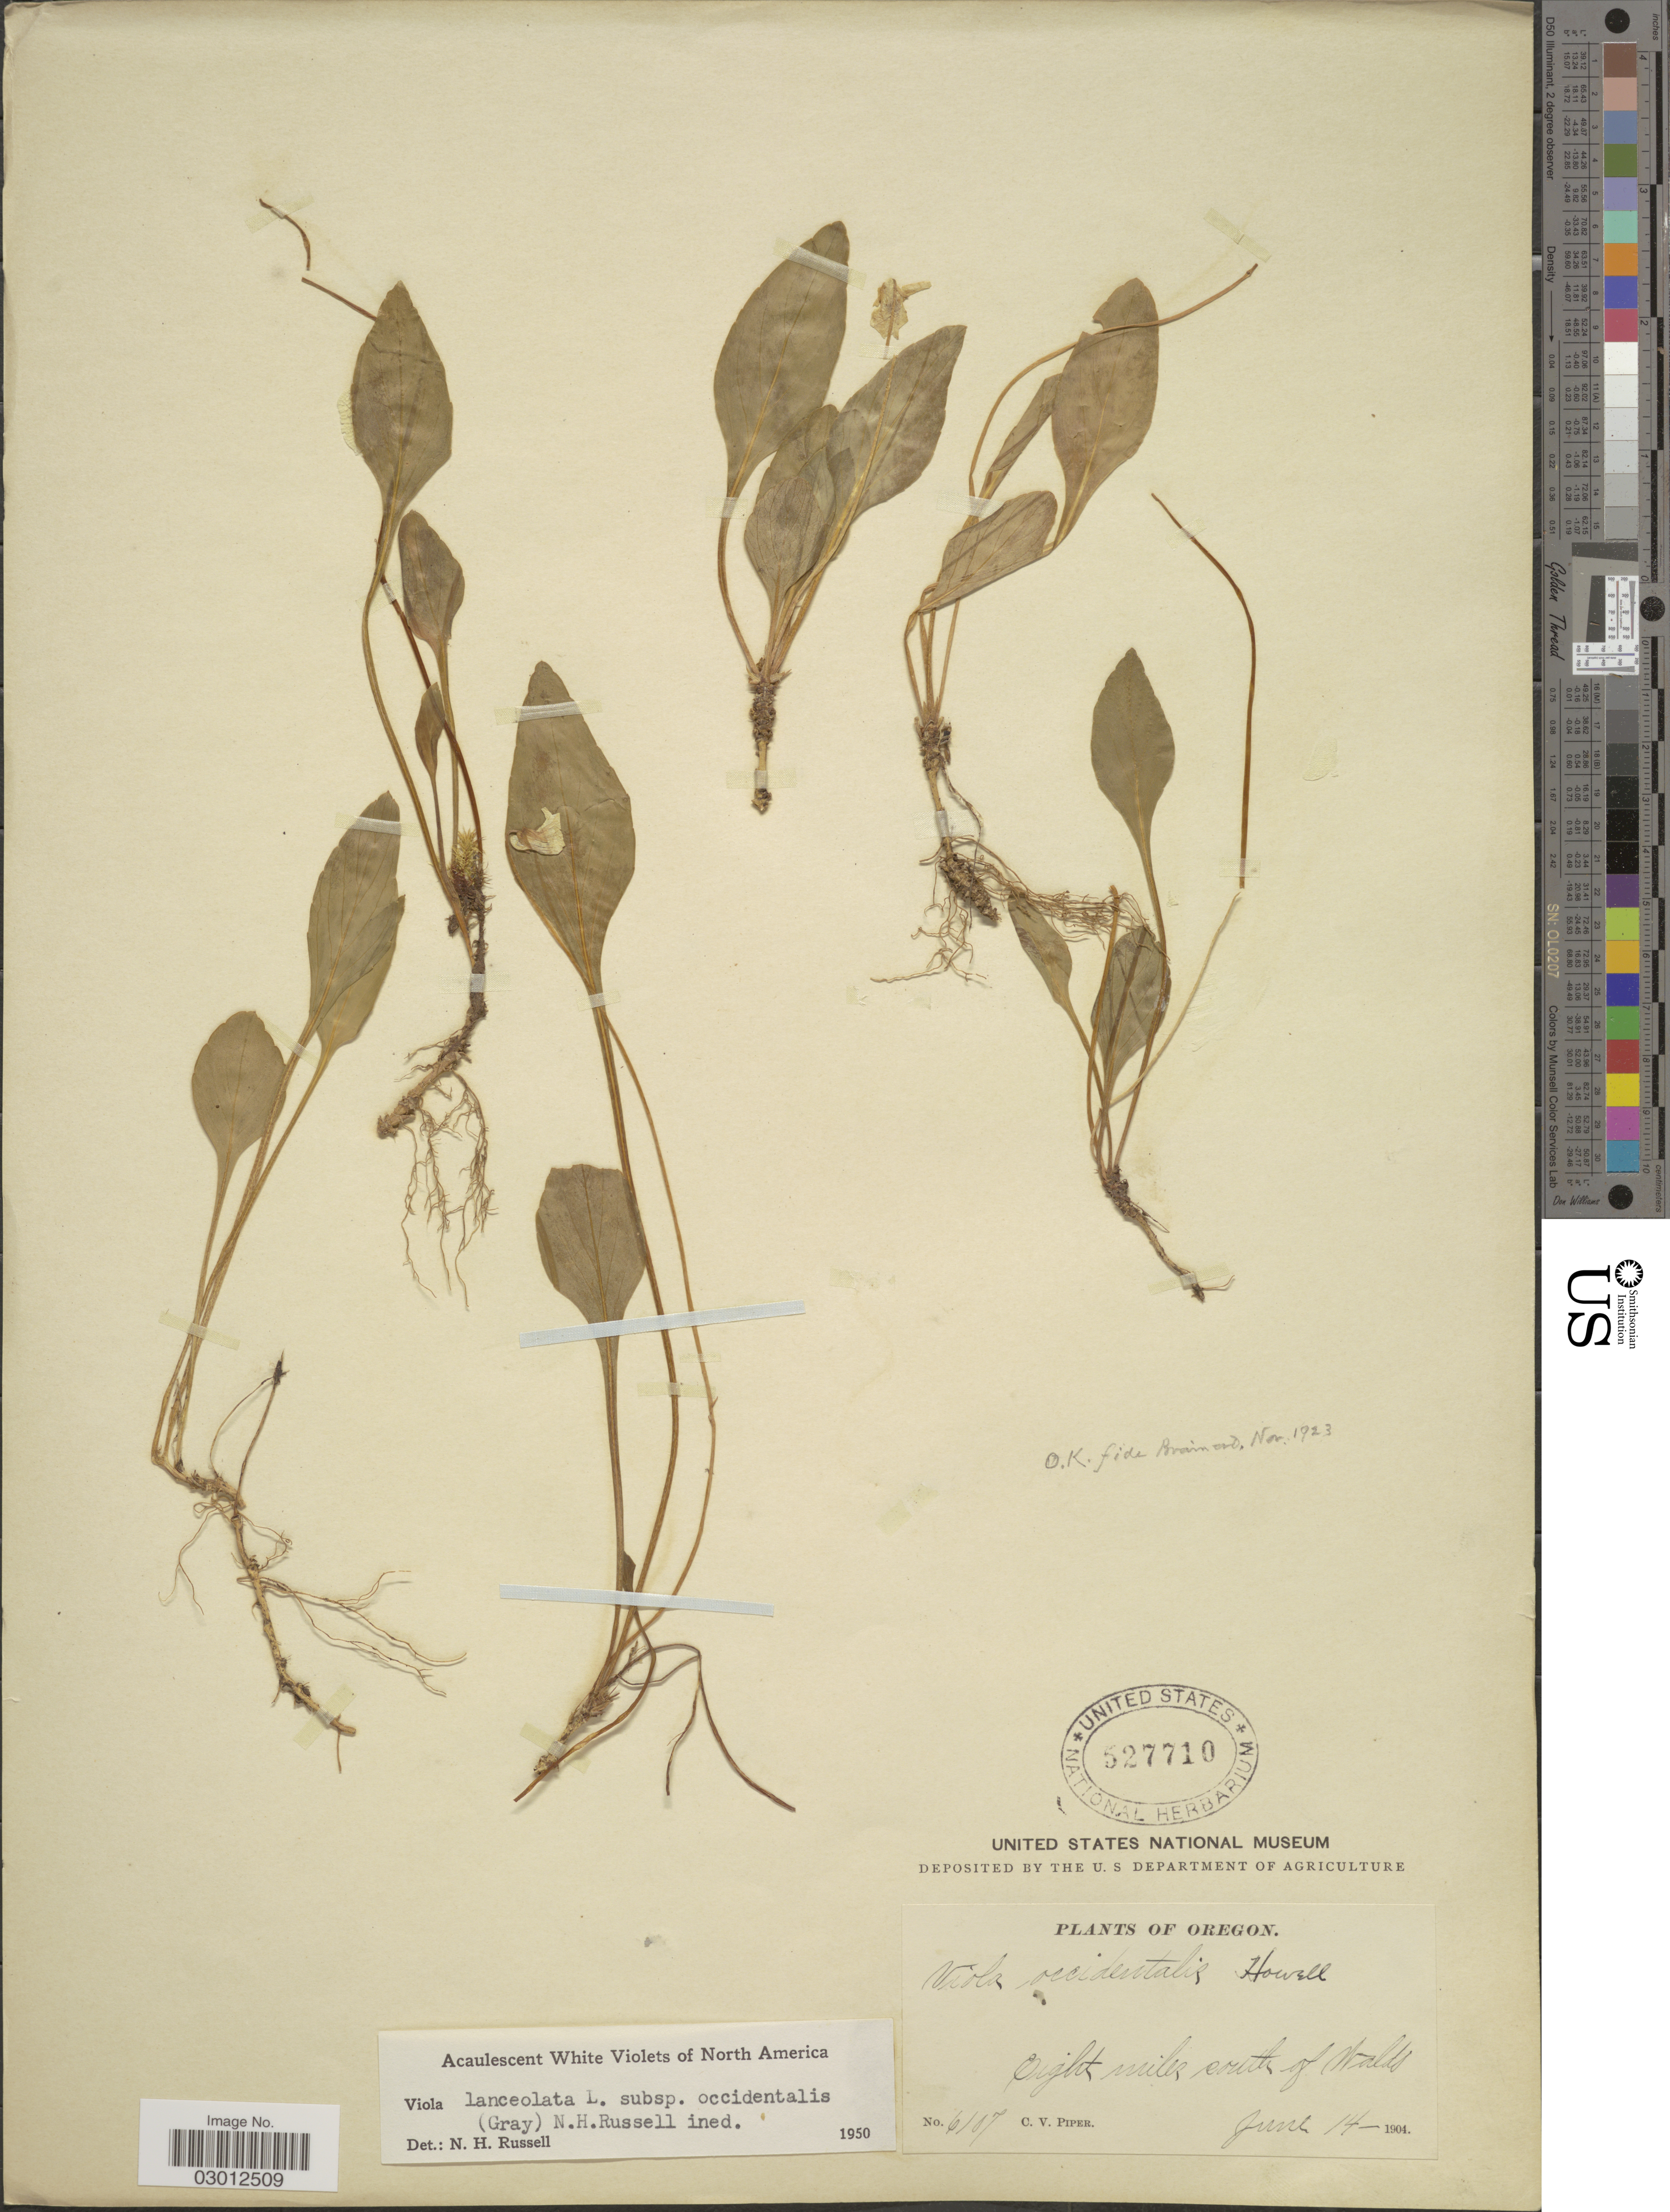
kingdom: Plantae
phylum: Tracheophyta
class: Magnoliopsida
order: Malpighiales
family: Violaceae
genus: Viola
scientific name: Viola occidentalis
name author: (A. Gray) Howell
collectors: C. V. Piper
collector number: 6107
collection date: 1904-06-14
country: United States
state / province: Oregon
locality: Eight miles south of Waldo.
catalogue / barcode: US 527710